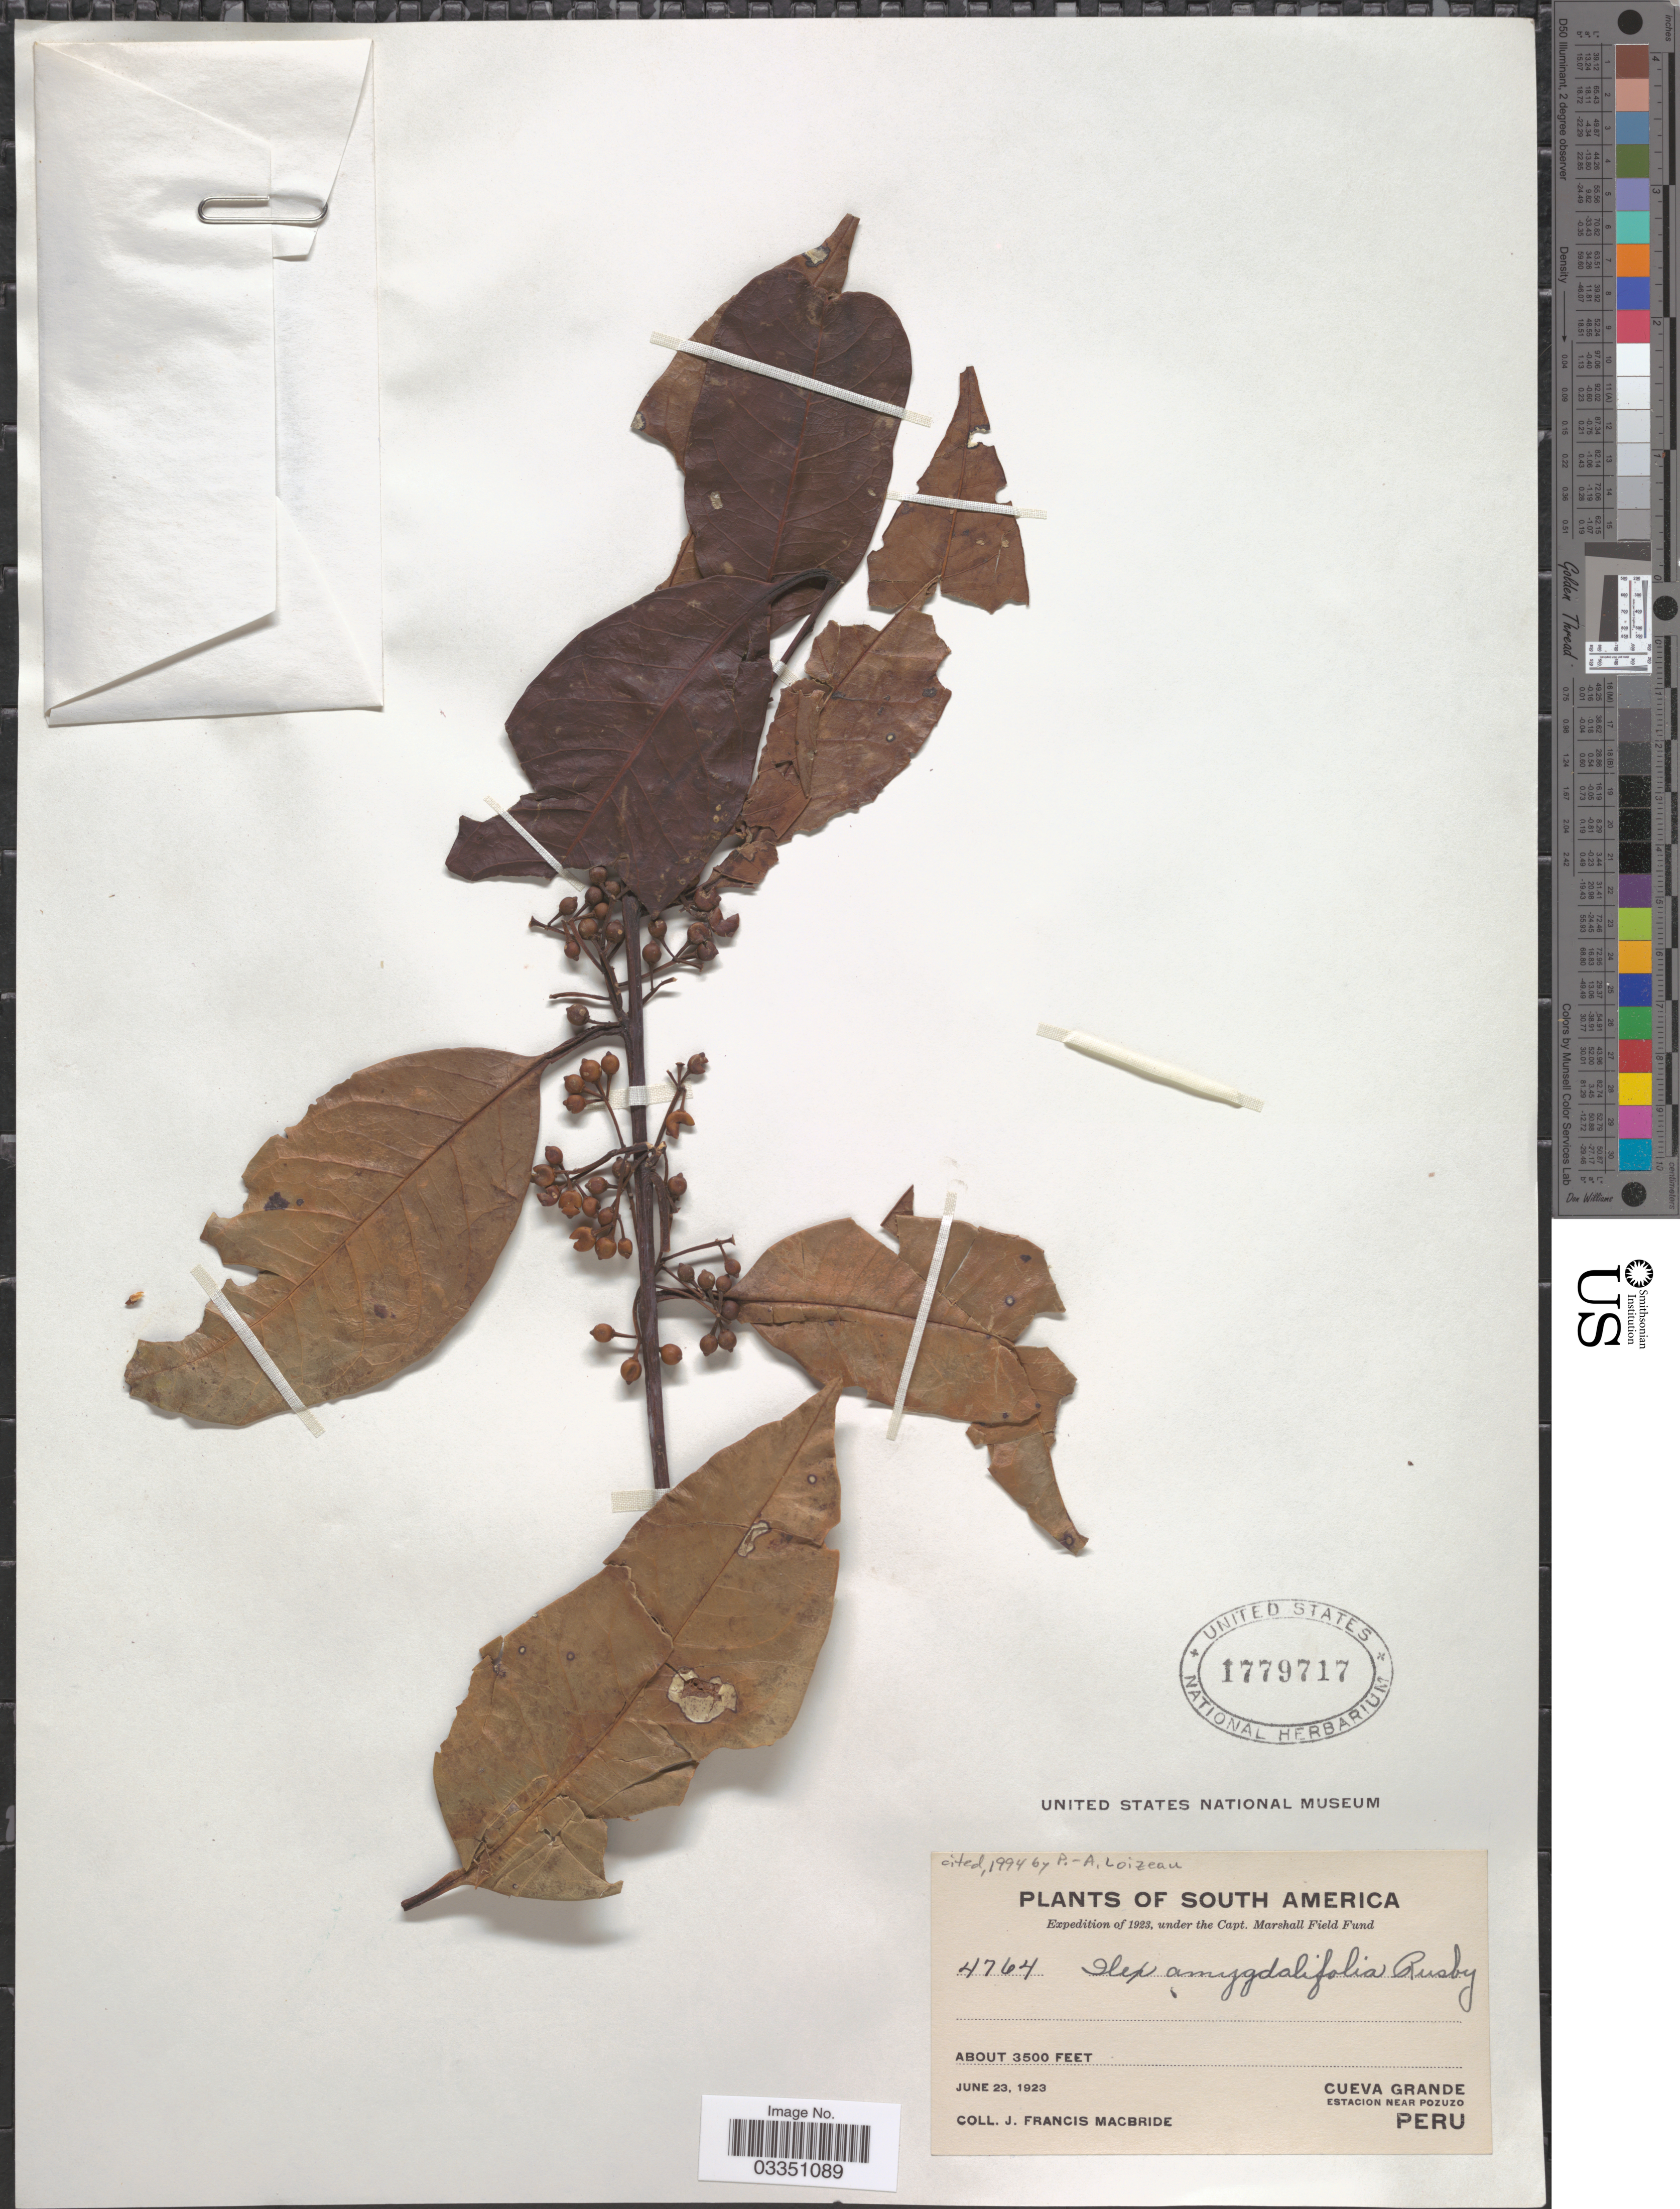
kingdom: Plantae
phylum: Tracheophyta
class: Magnoliopsida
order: Aquifoliales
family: Aquifoliaceae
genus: Ilex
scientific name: Ilex aggregata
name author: (Ruiz & Pav.) Loes.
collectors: J. F. Macbride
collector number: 4764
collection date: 1923-06-23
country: Peru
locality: Cueva Grande. Estacion near Pozuzo.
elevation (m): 1067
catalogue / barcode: US 1779717